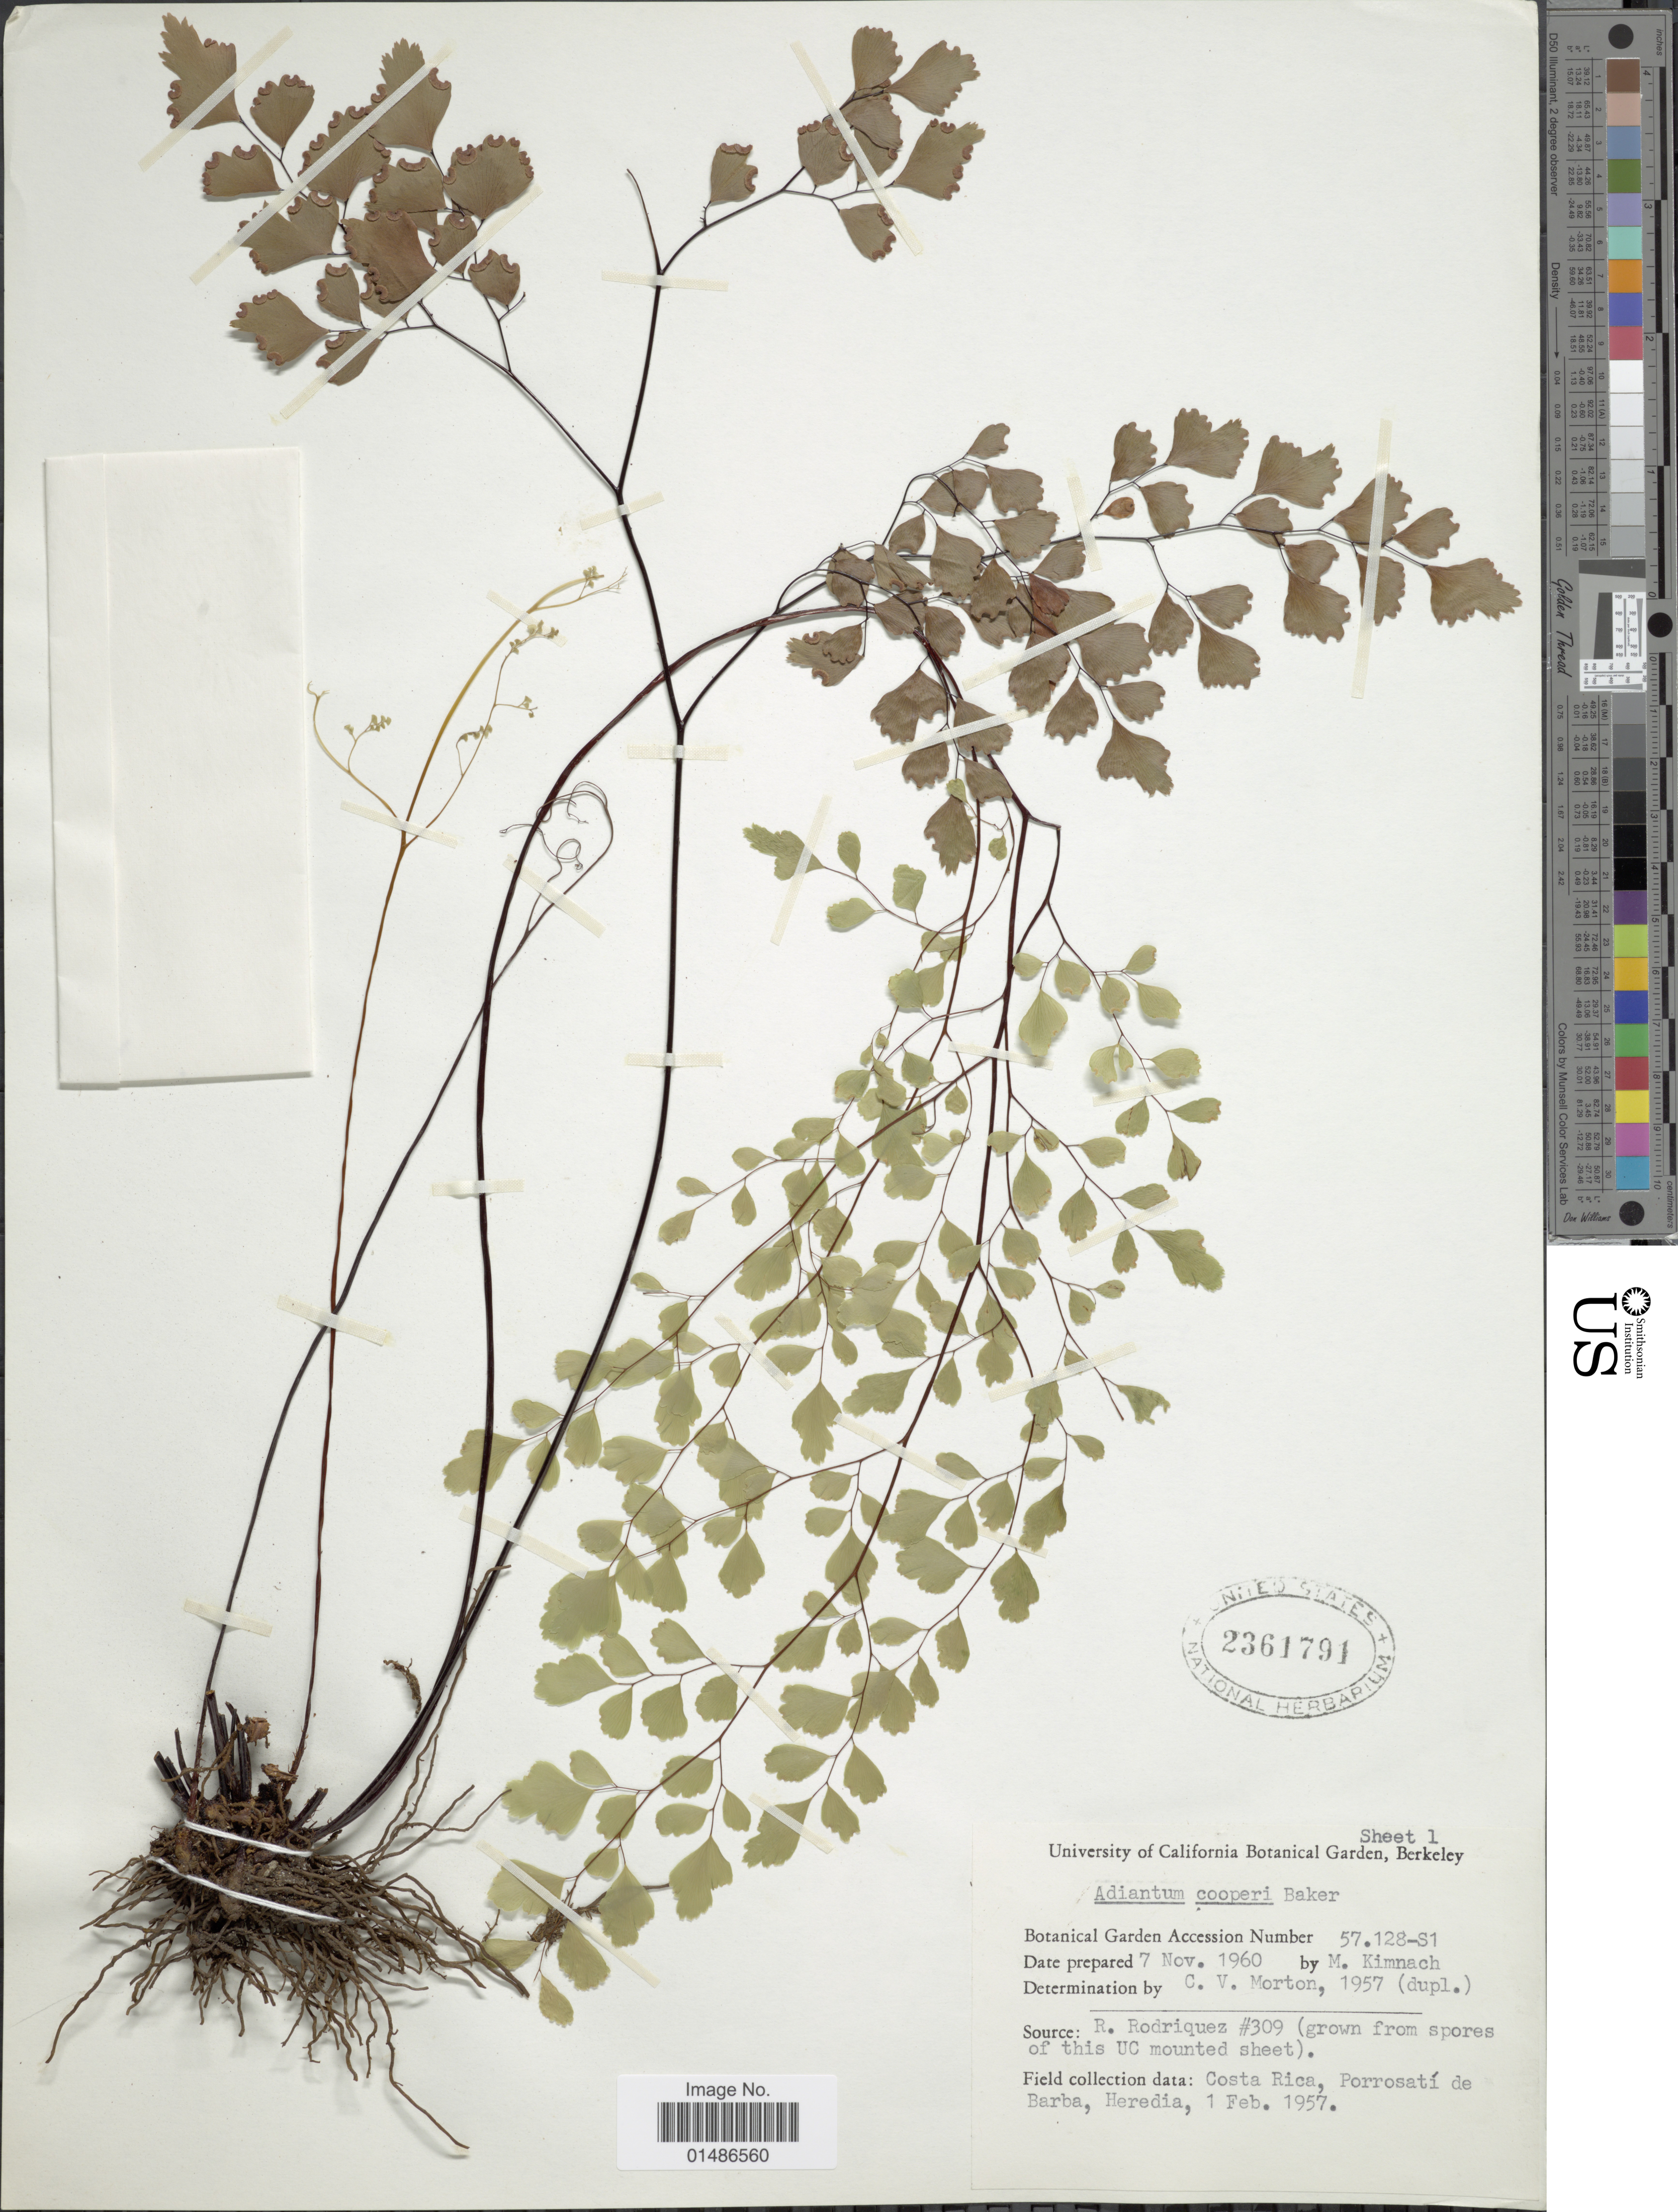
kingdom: Plantae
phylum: Tracheophyta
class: Polypodiopsida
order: Polypodiales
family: Pteridaceae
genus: Adiantum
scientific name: Adiantum andicola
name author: Liebm.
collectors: M. W. Kimnach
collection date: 1960-11-07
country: United States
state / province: California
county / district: Alameda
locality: University of California Botanical Garden, Berkeley.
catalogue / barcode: US 2361791